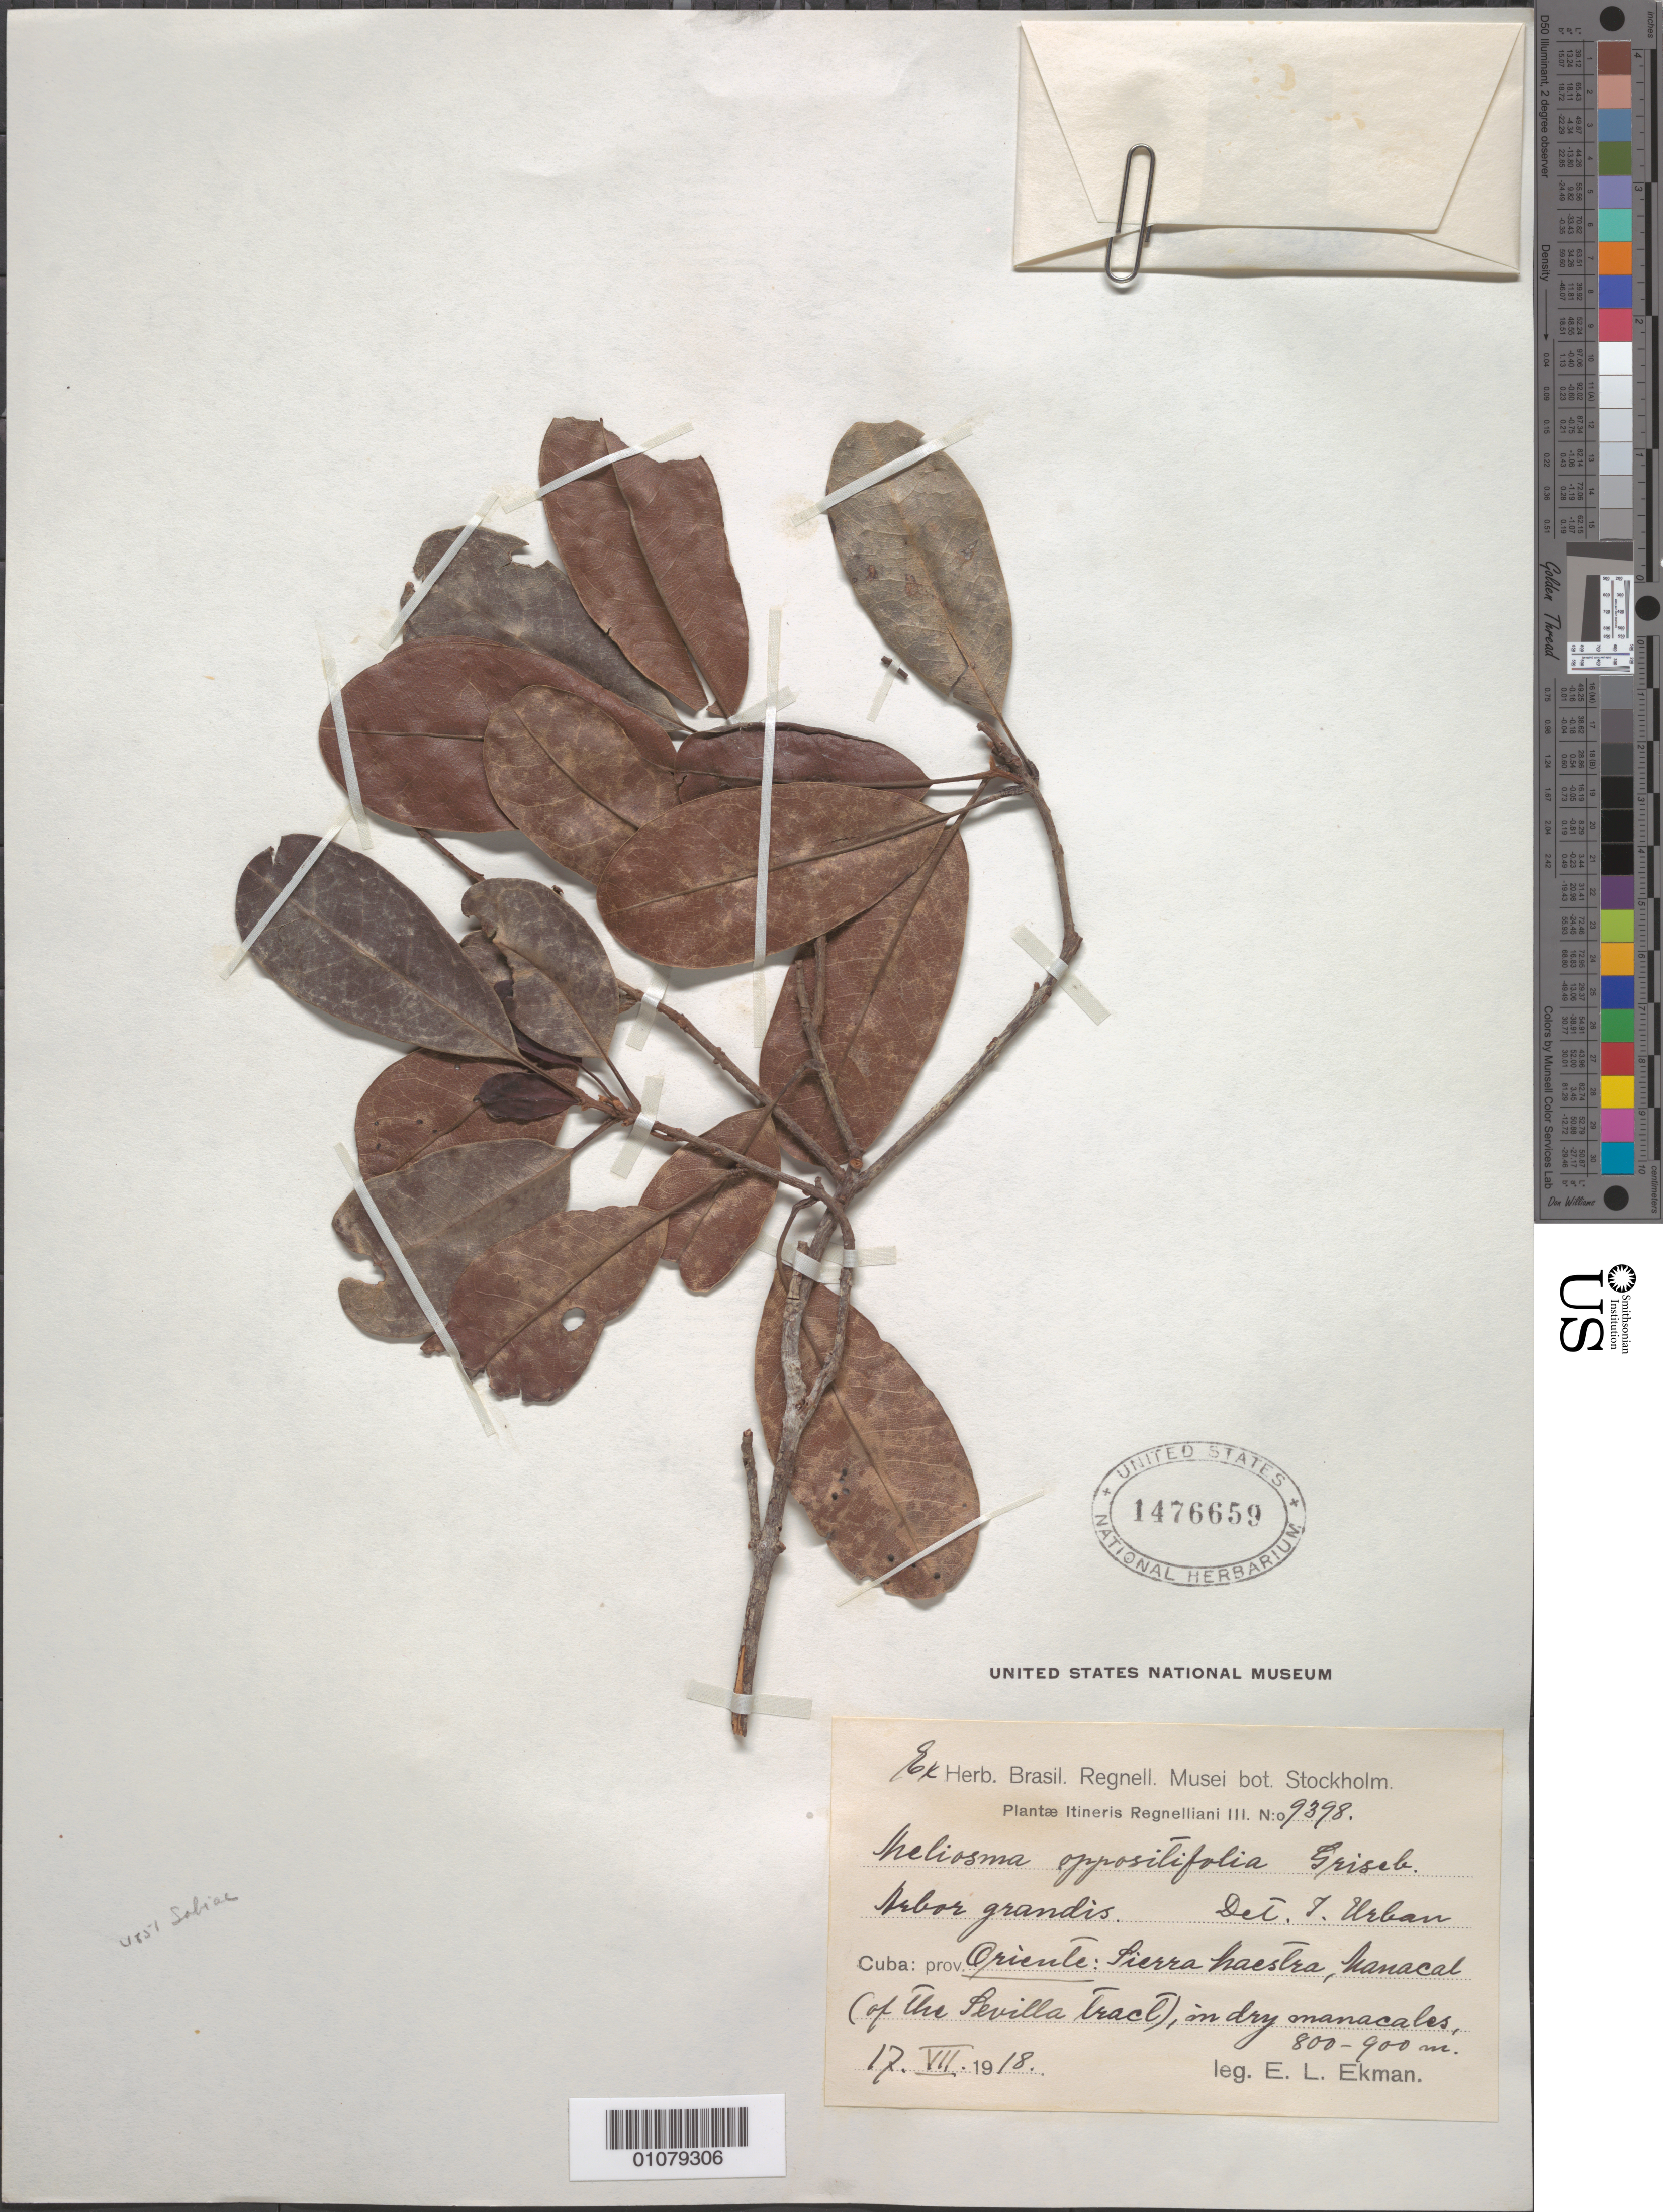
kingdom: Plantae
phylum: Tracheophyta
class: Magnoliopsida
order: Proteales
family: Sabiaceae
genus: Meliosma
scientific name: Meliosma oppositifolia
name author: Griseb.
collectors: E. L. Ekman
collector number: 9398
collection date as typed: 17 Jul 1918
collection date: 1918-07-17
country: Cuba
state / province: Granma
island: Cuba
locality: Oriente: Sierra Maestra, (hard to read) Mamacal (of the Sevilla tracl), in dry manacales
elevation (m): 800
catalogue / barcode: US 1476659